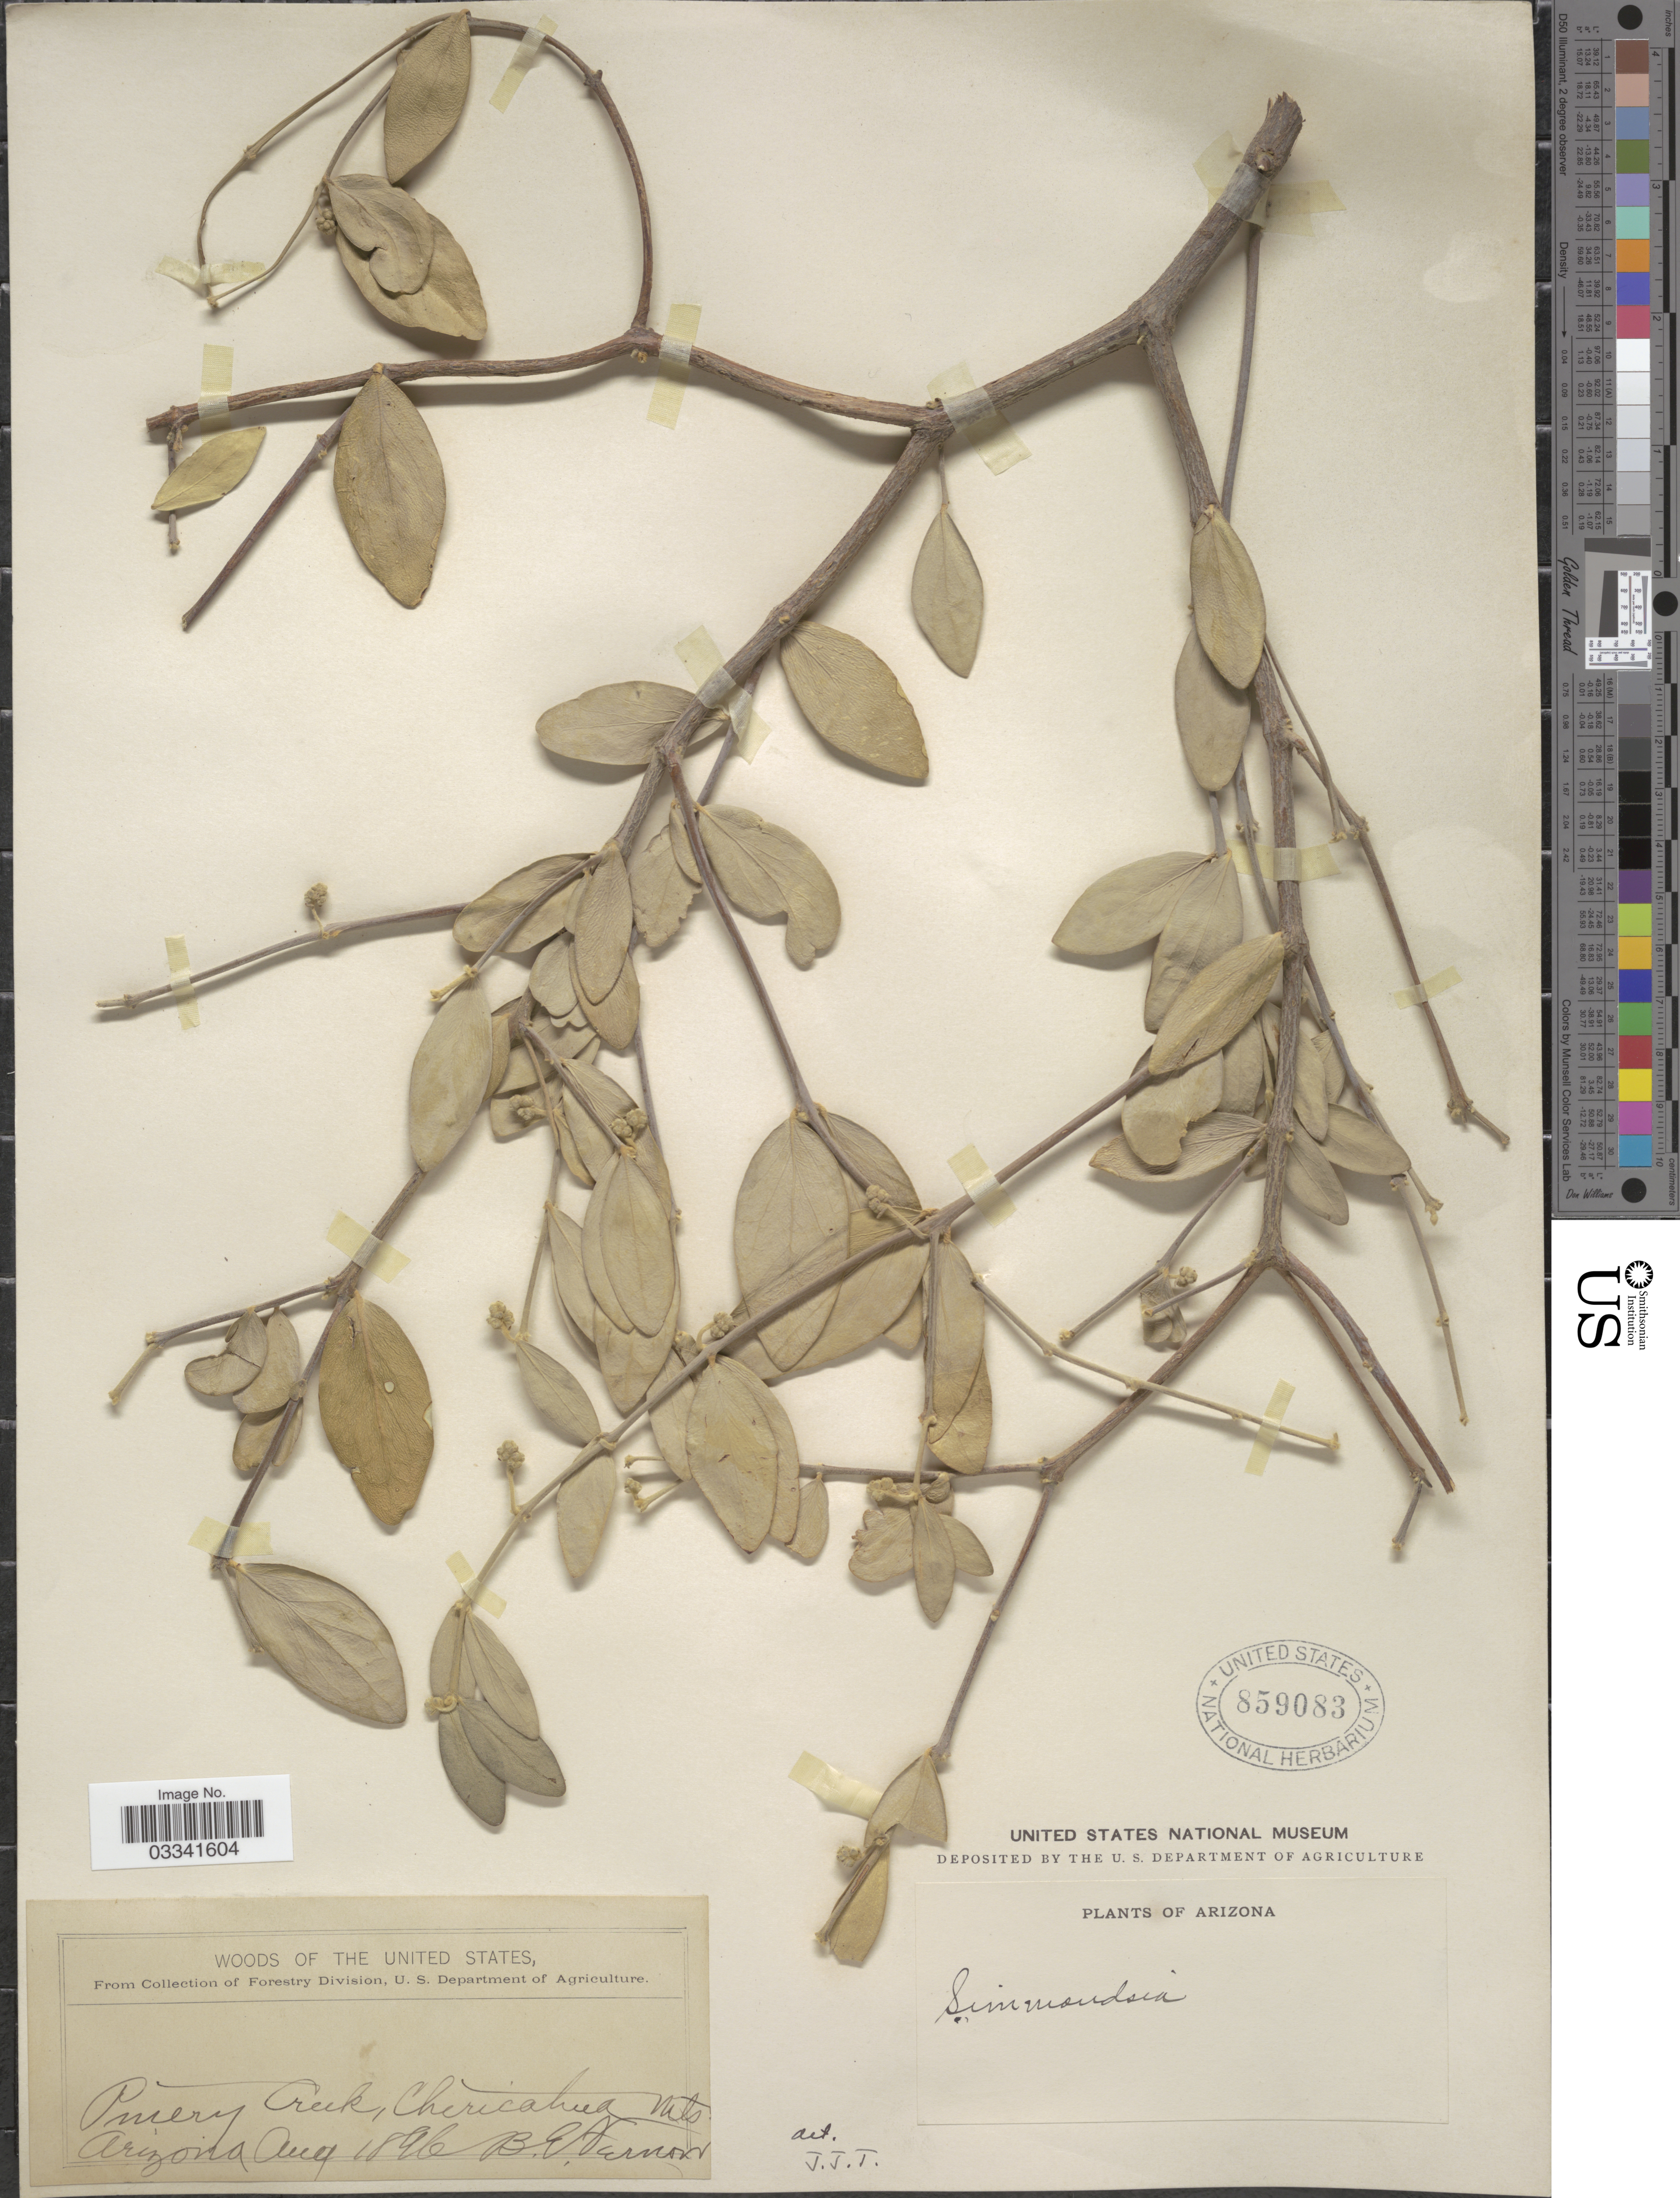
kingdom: Plantae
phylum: Tracheophyta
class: Magnoliopsida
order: Caryophyllales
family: Simmondsiaceae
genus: Simmondsia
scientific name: Simmondsia chinensis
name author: (Link) C.K. Schneid.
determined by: Strong, Mark T., (BOT), Smithsonian Institution - National Museum of Natural History (UNITED STATES)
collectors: B. Fernow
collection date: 1896-08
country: United States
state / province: Arizona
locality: Pinery Creek, Chiricahua Mts.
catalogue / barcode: US 859083